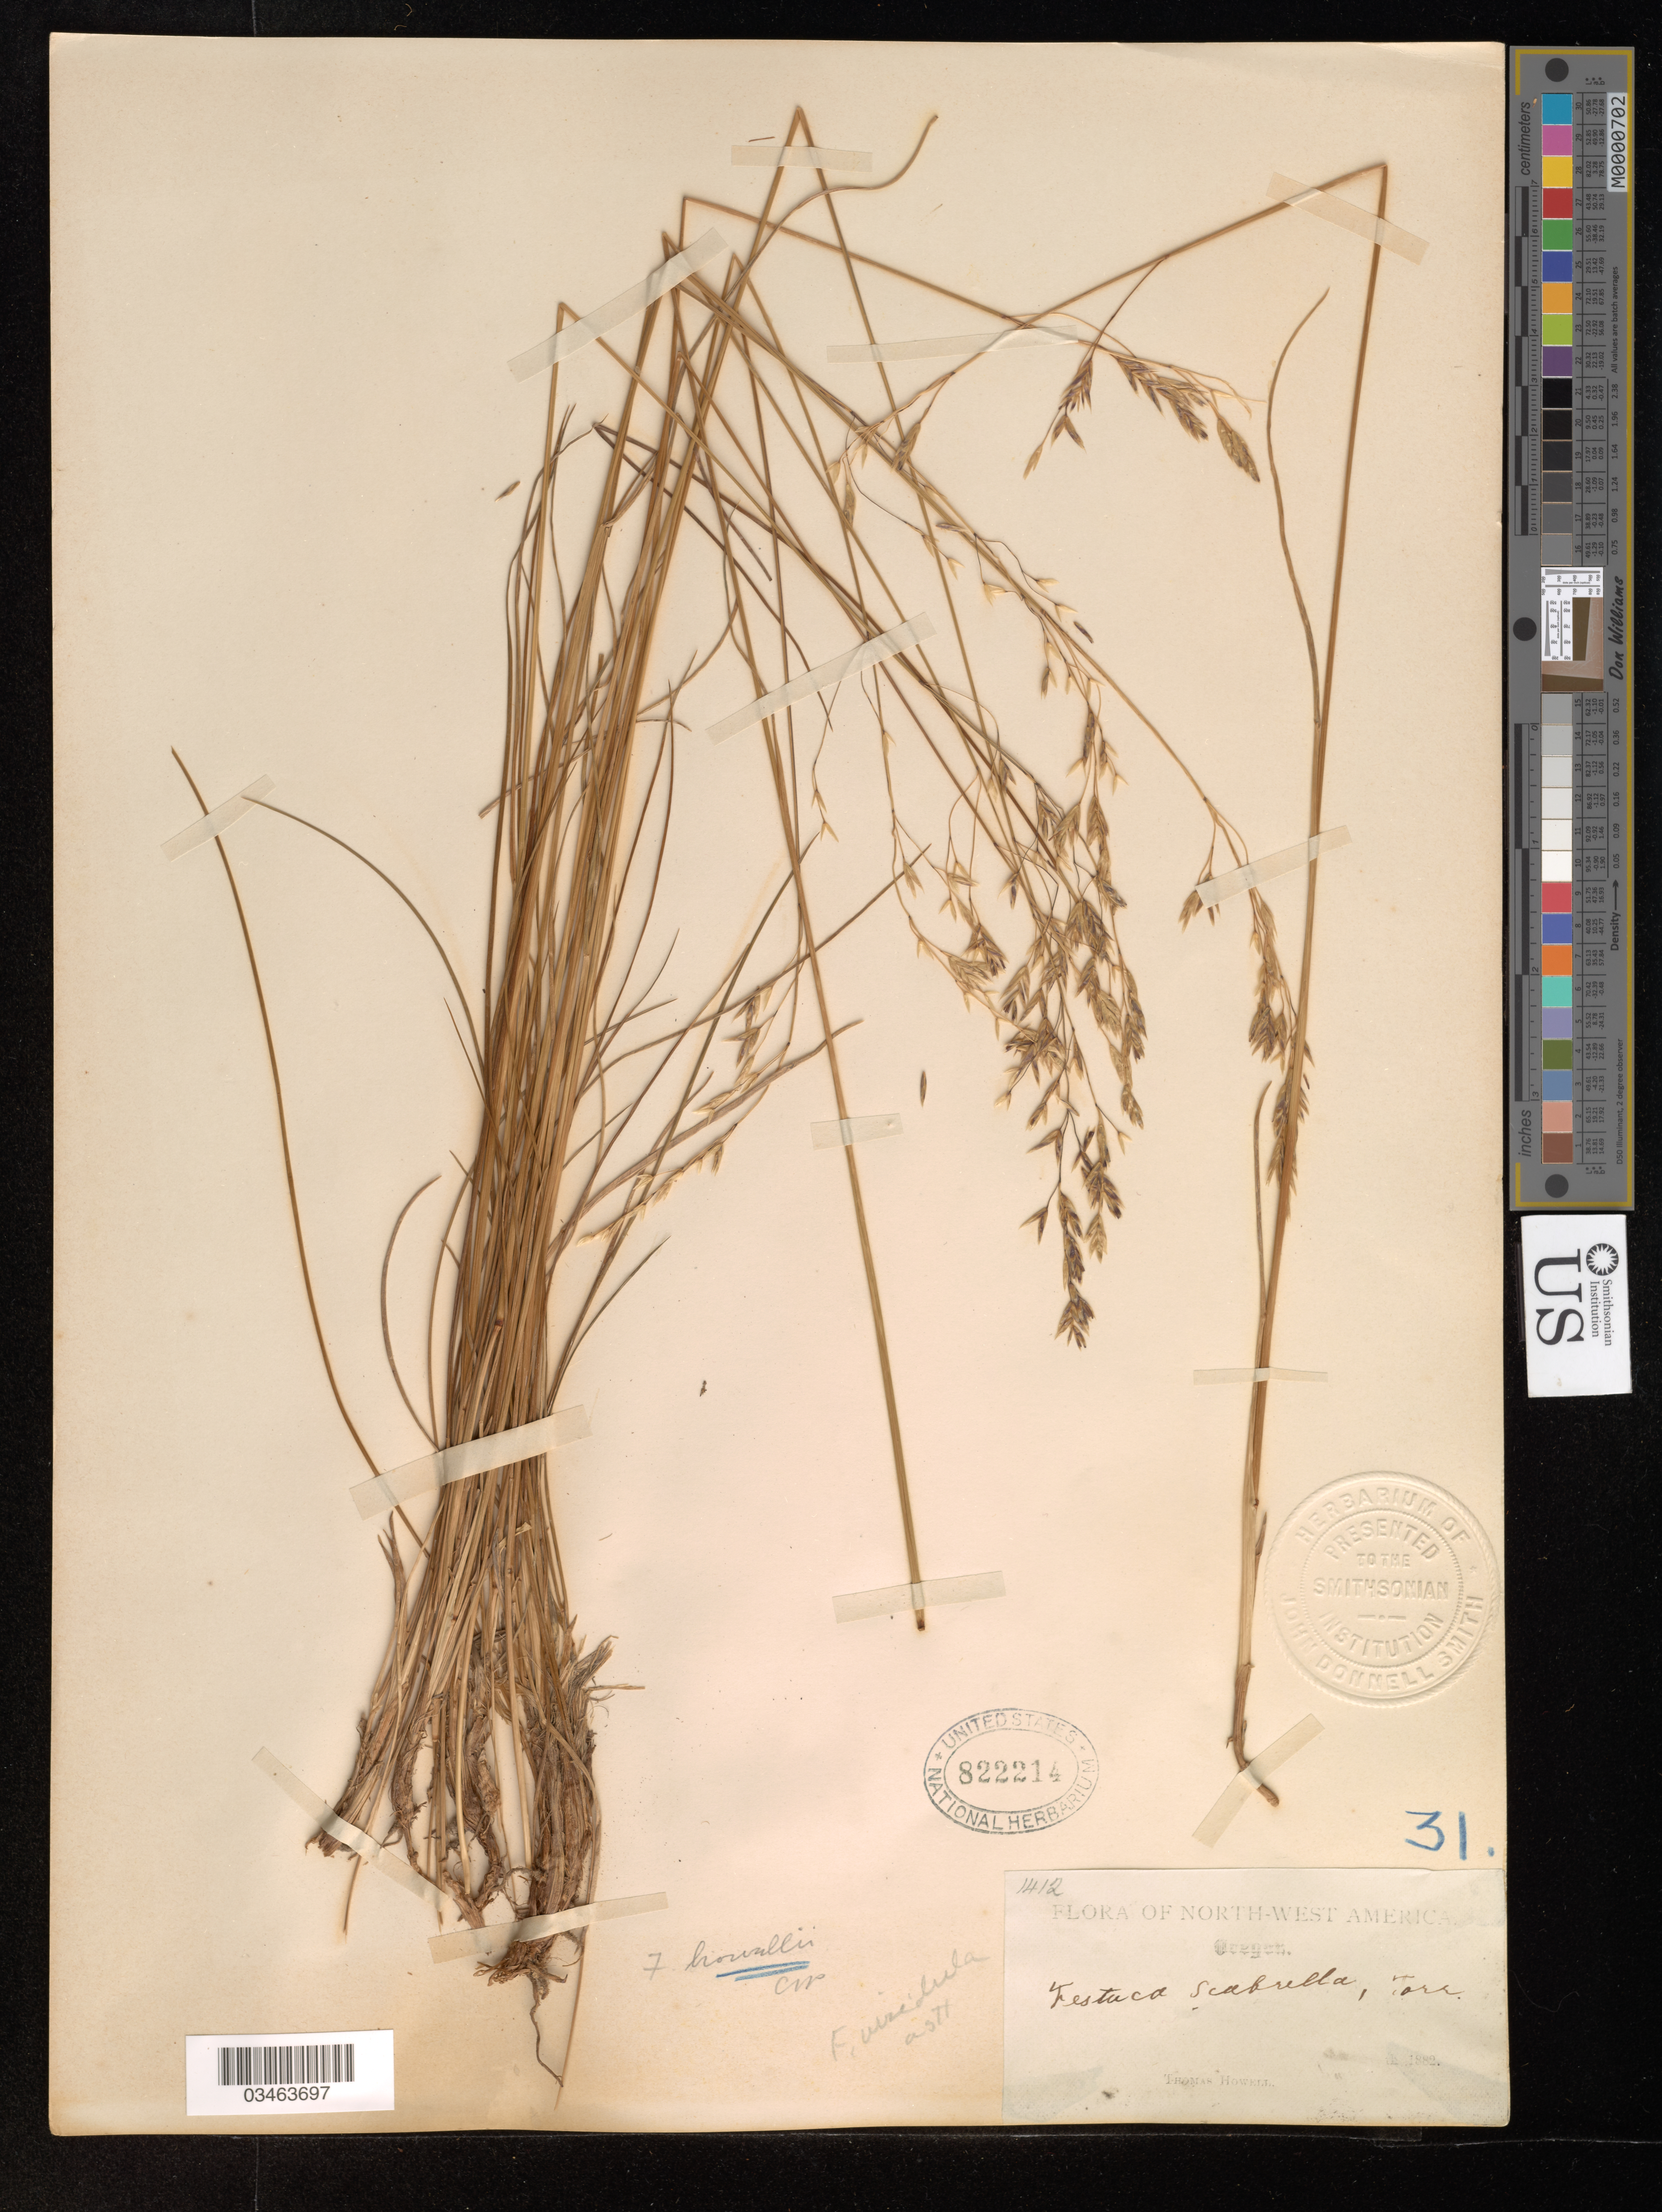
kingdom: Plantae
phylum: Tracheophyta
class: Liliopsida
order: Poales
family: Poaceae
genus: Festuca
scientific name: Festuca howellii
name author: Hack. ex W.J. Beal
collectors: T. Howell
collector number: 1412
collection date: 1882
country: United States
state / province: Oregon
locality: North-West America.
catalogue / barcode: US 822214